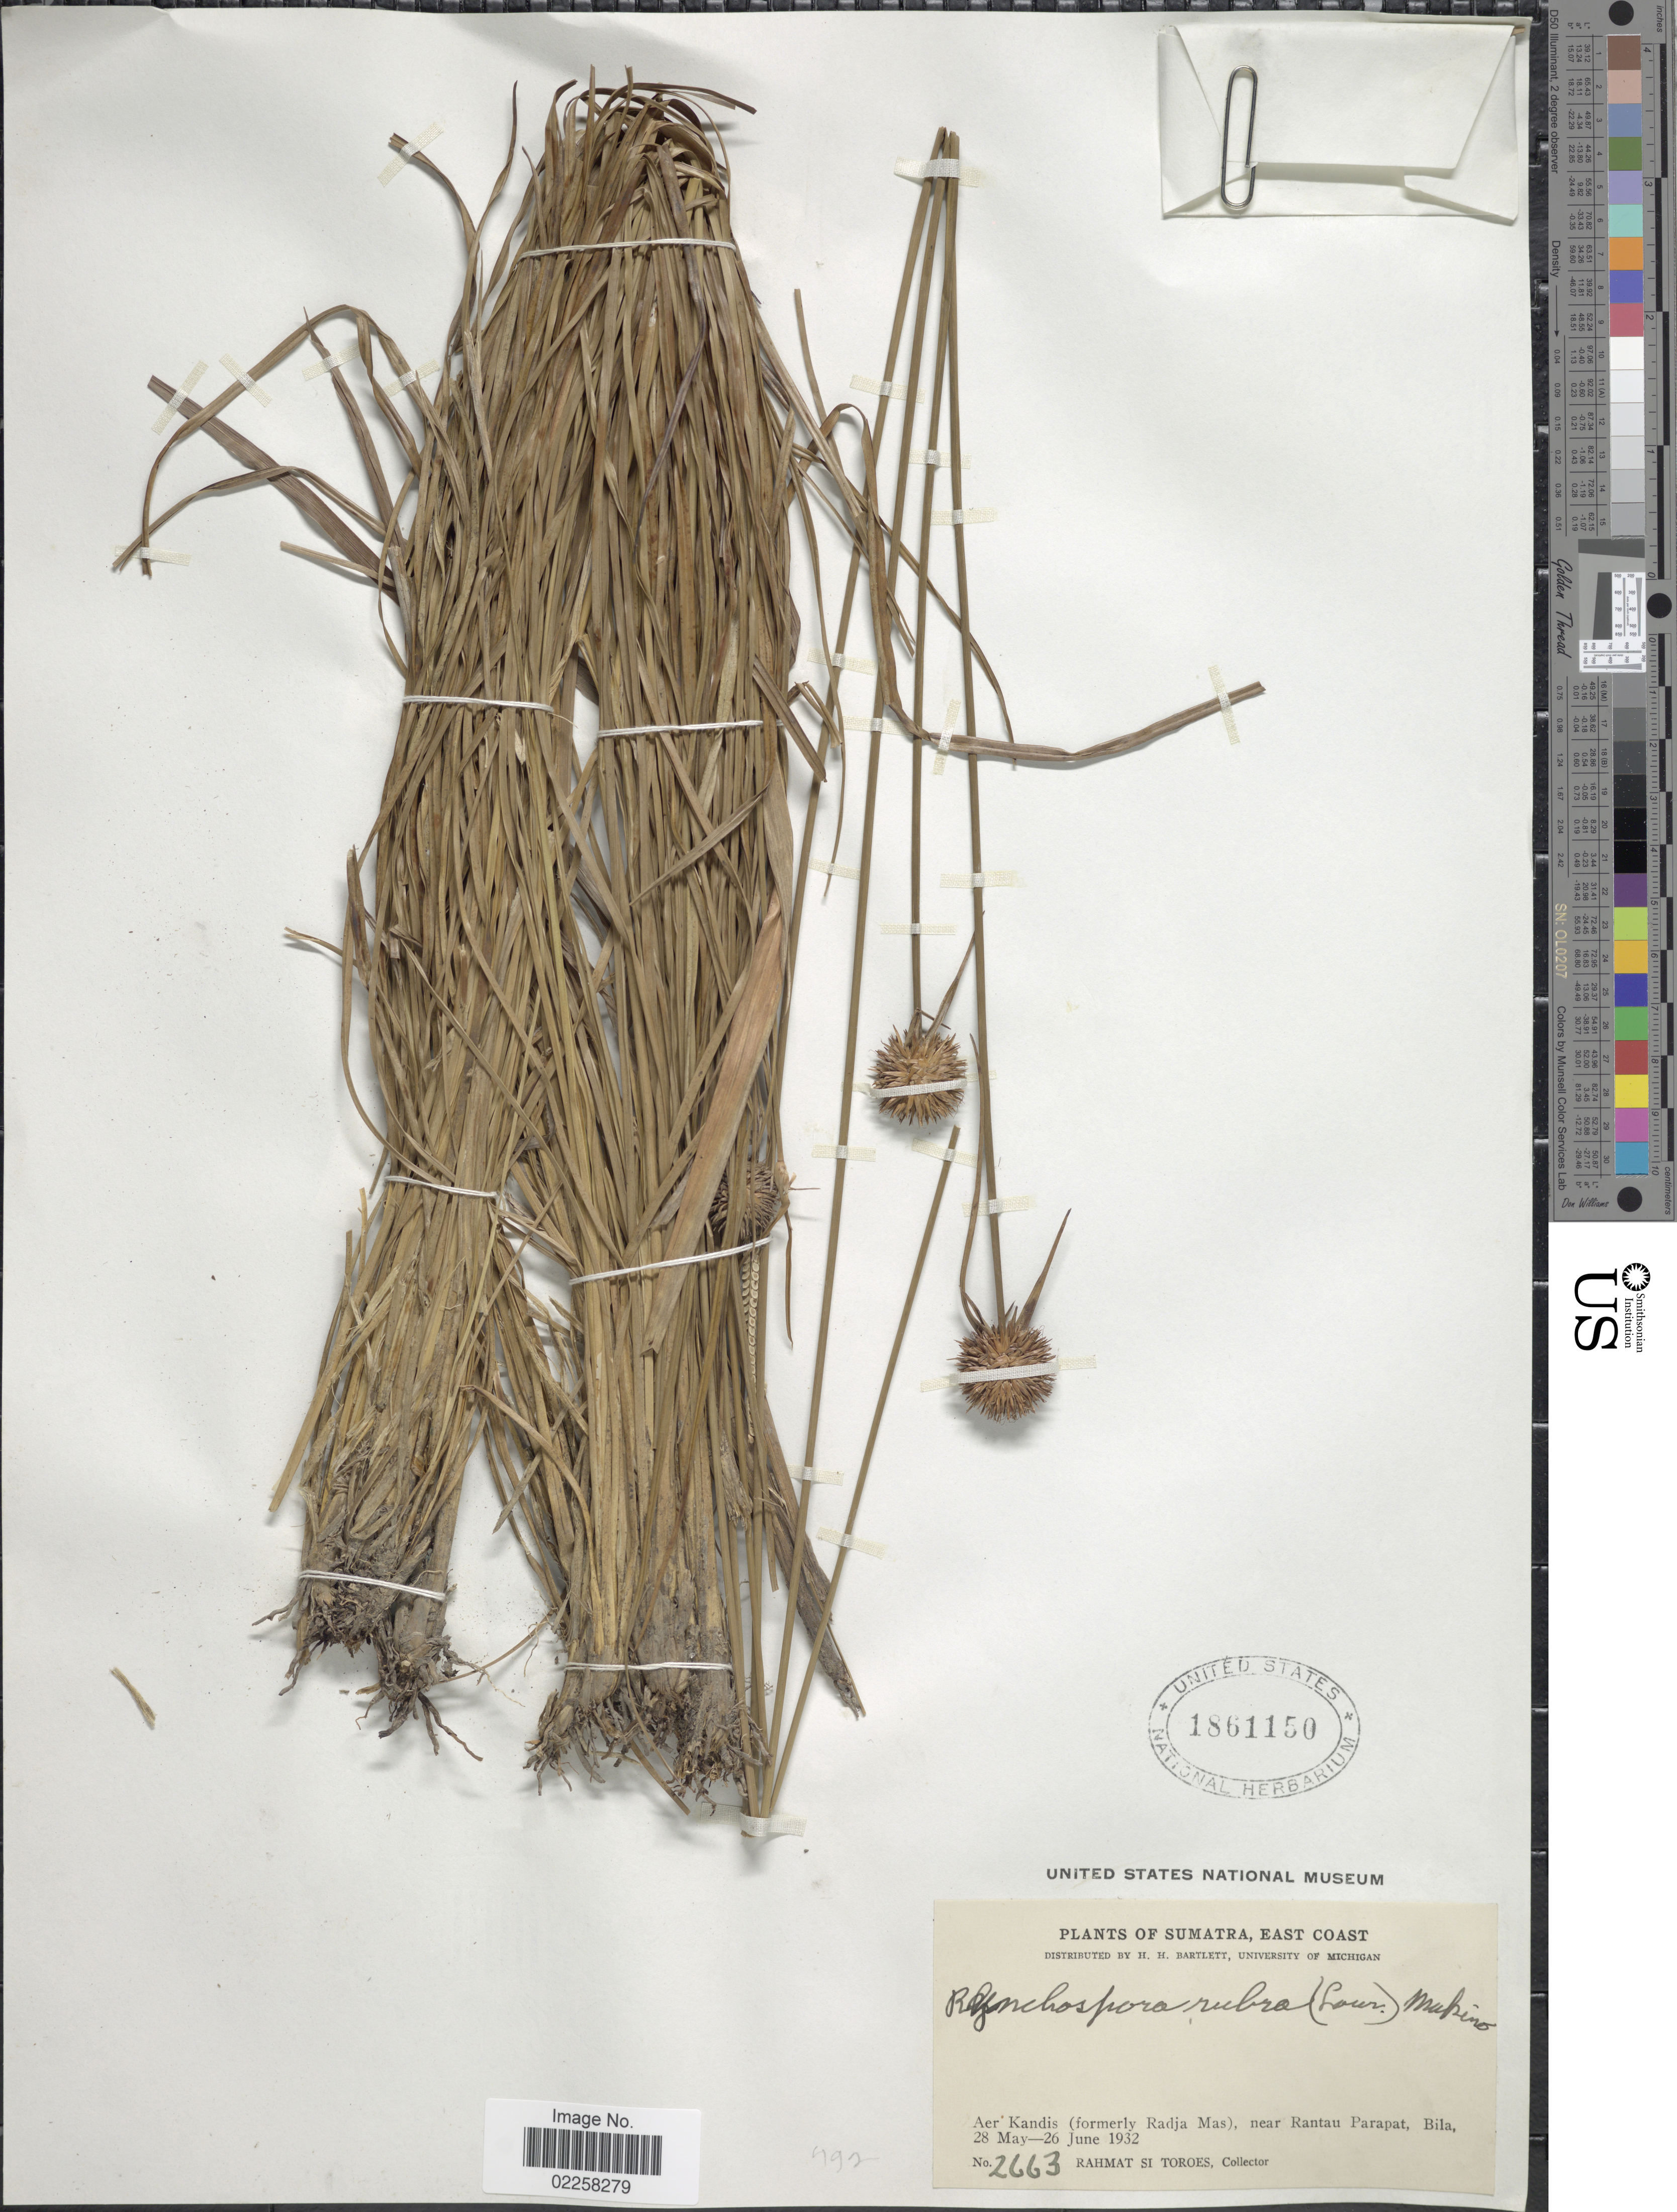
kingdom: Plantae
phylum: Tracheophyta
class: Liliopsida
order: Poales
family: Cyperaceae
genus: Rhynchospora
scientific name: Rhynchospora rubra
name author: (Lour.) Makino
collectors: Rahmat Si Boeea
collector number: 2663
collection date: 1932-05-28/1932-06-26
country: Indonesia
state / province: Sumatra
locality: East Coast, Aer Kandis (formerly Radja Mas), near Rantau Parapat, Bila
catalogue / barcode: US 1861150